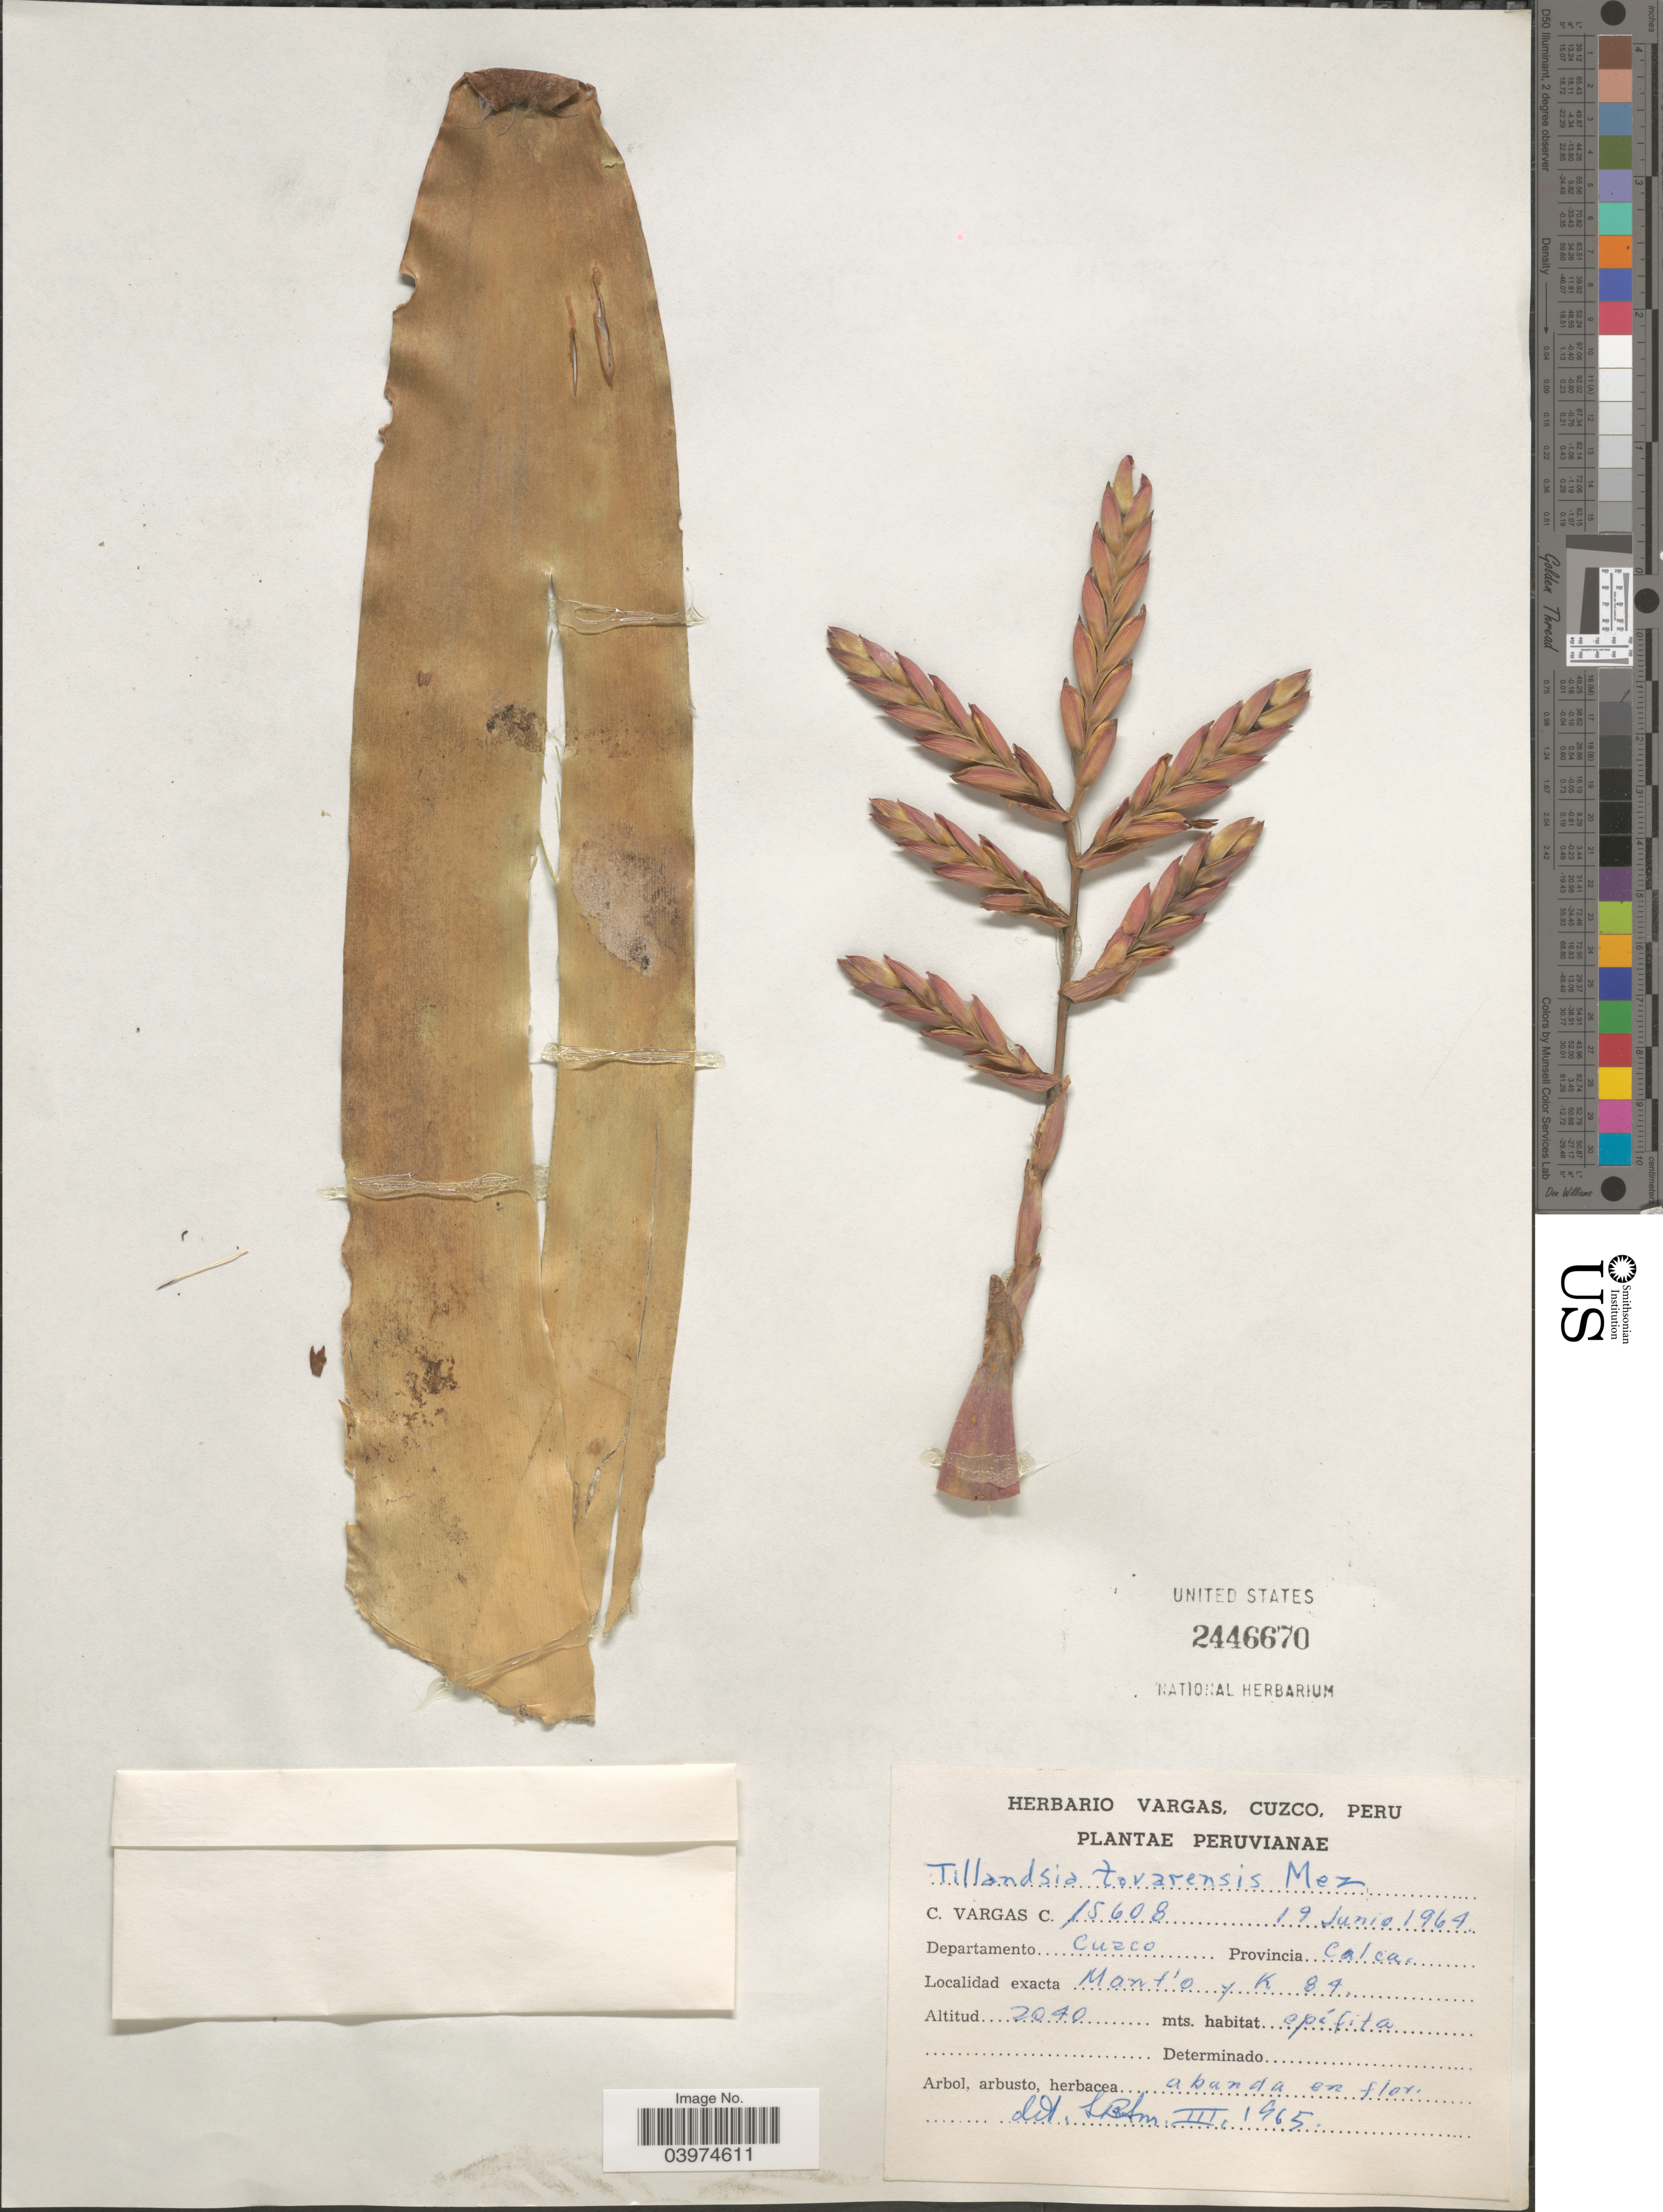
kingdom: Plantae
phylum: Tracheophyta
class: Liliopsida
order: Poales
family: Bromeliaceae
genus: Tillandsia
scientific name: Tillandsia tovarensis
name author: Mez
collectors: C. Vargas Calderón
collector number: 15608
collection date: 1964-06-19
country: Peru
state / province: Cusco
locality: Departamento Cuzco. Provincia Calca. Mont'o y K 84.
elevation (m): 2040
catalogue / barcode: US 2446670